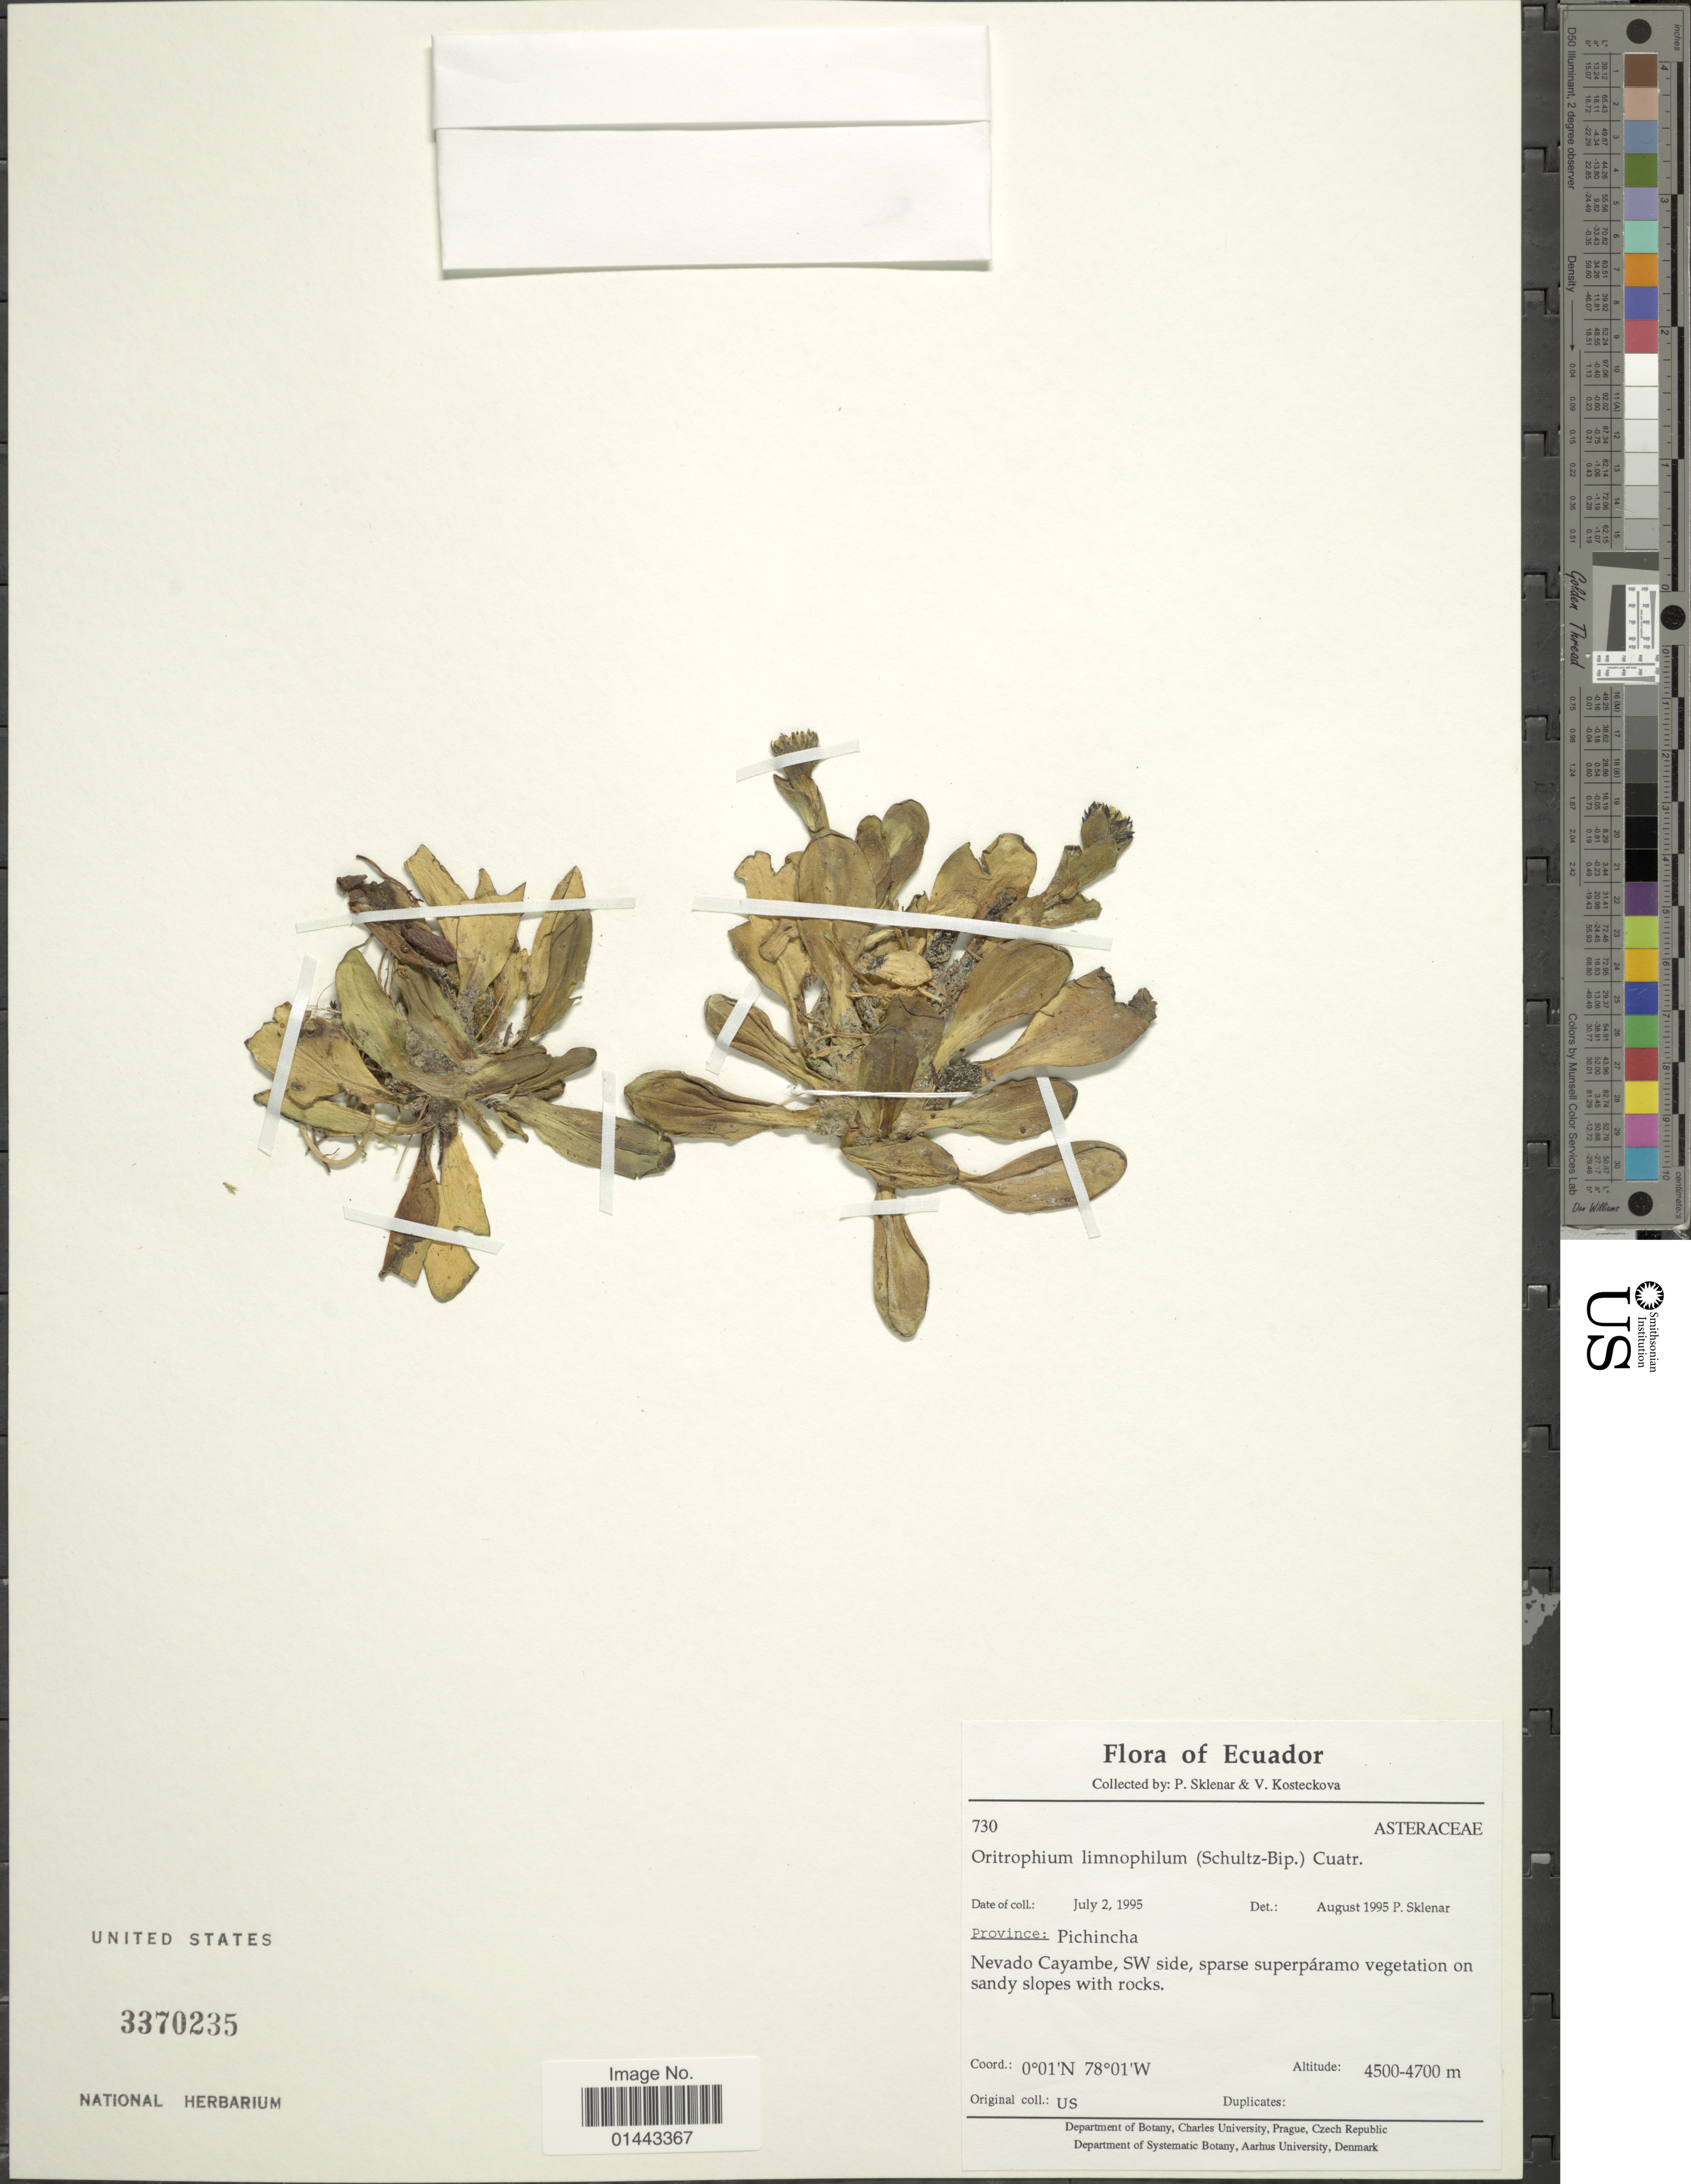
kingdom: Plantae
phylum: Tracheophyta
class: Magnoliopsida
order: Asterales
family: Asteraceae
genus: Oritrophium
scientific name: Oritrophium limnophilum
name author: (Sch. Bip.) Cuatrec.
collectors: P. Sklenár & V. Kosteckova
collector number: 730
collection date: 1995-07-02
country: Ecuador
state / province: Pichincha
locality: Nevado Cayambe, SW side, sparse vegetation on sandy slopes with rocks.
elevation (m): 4500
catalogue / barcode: US 3370235